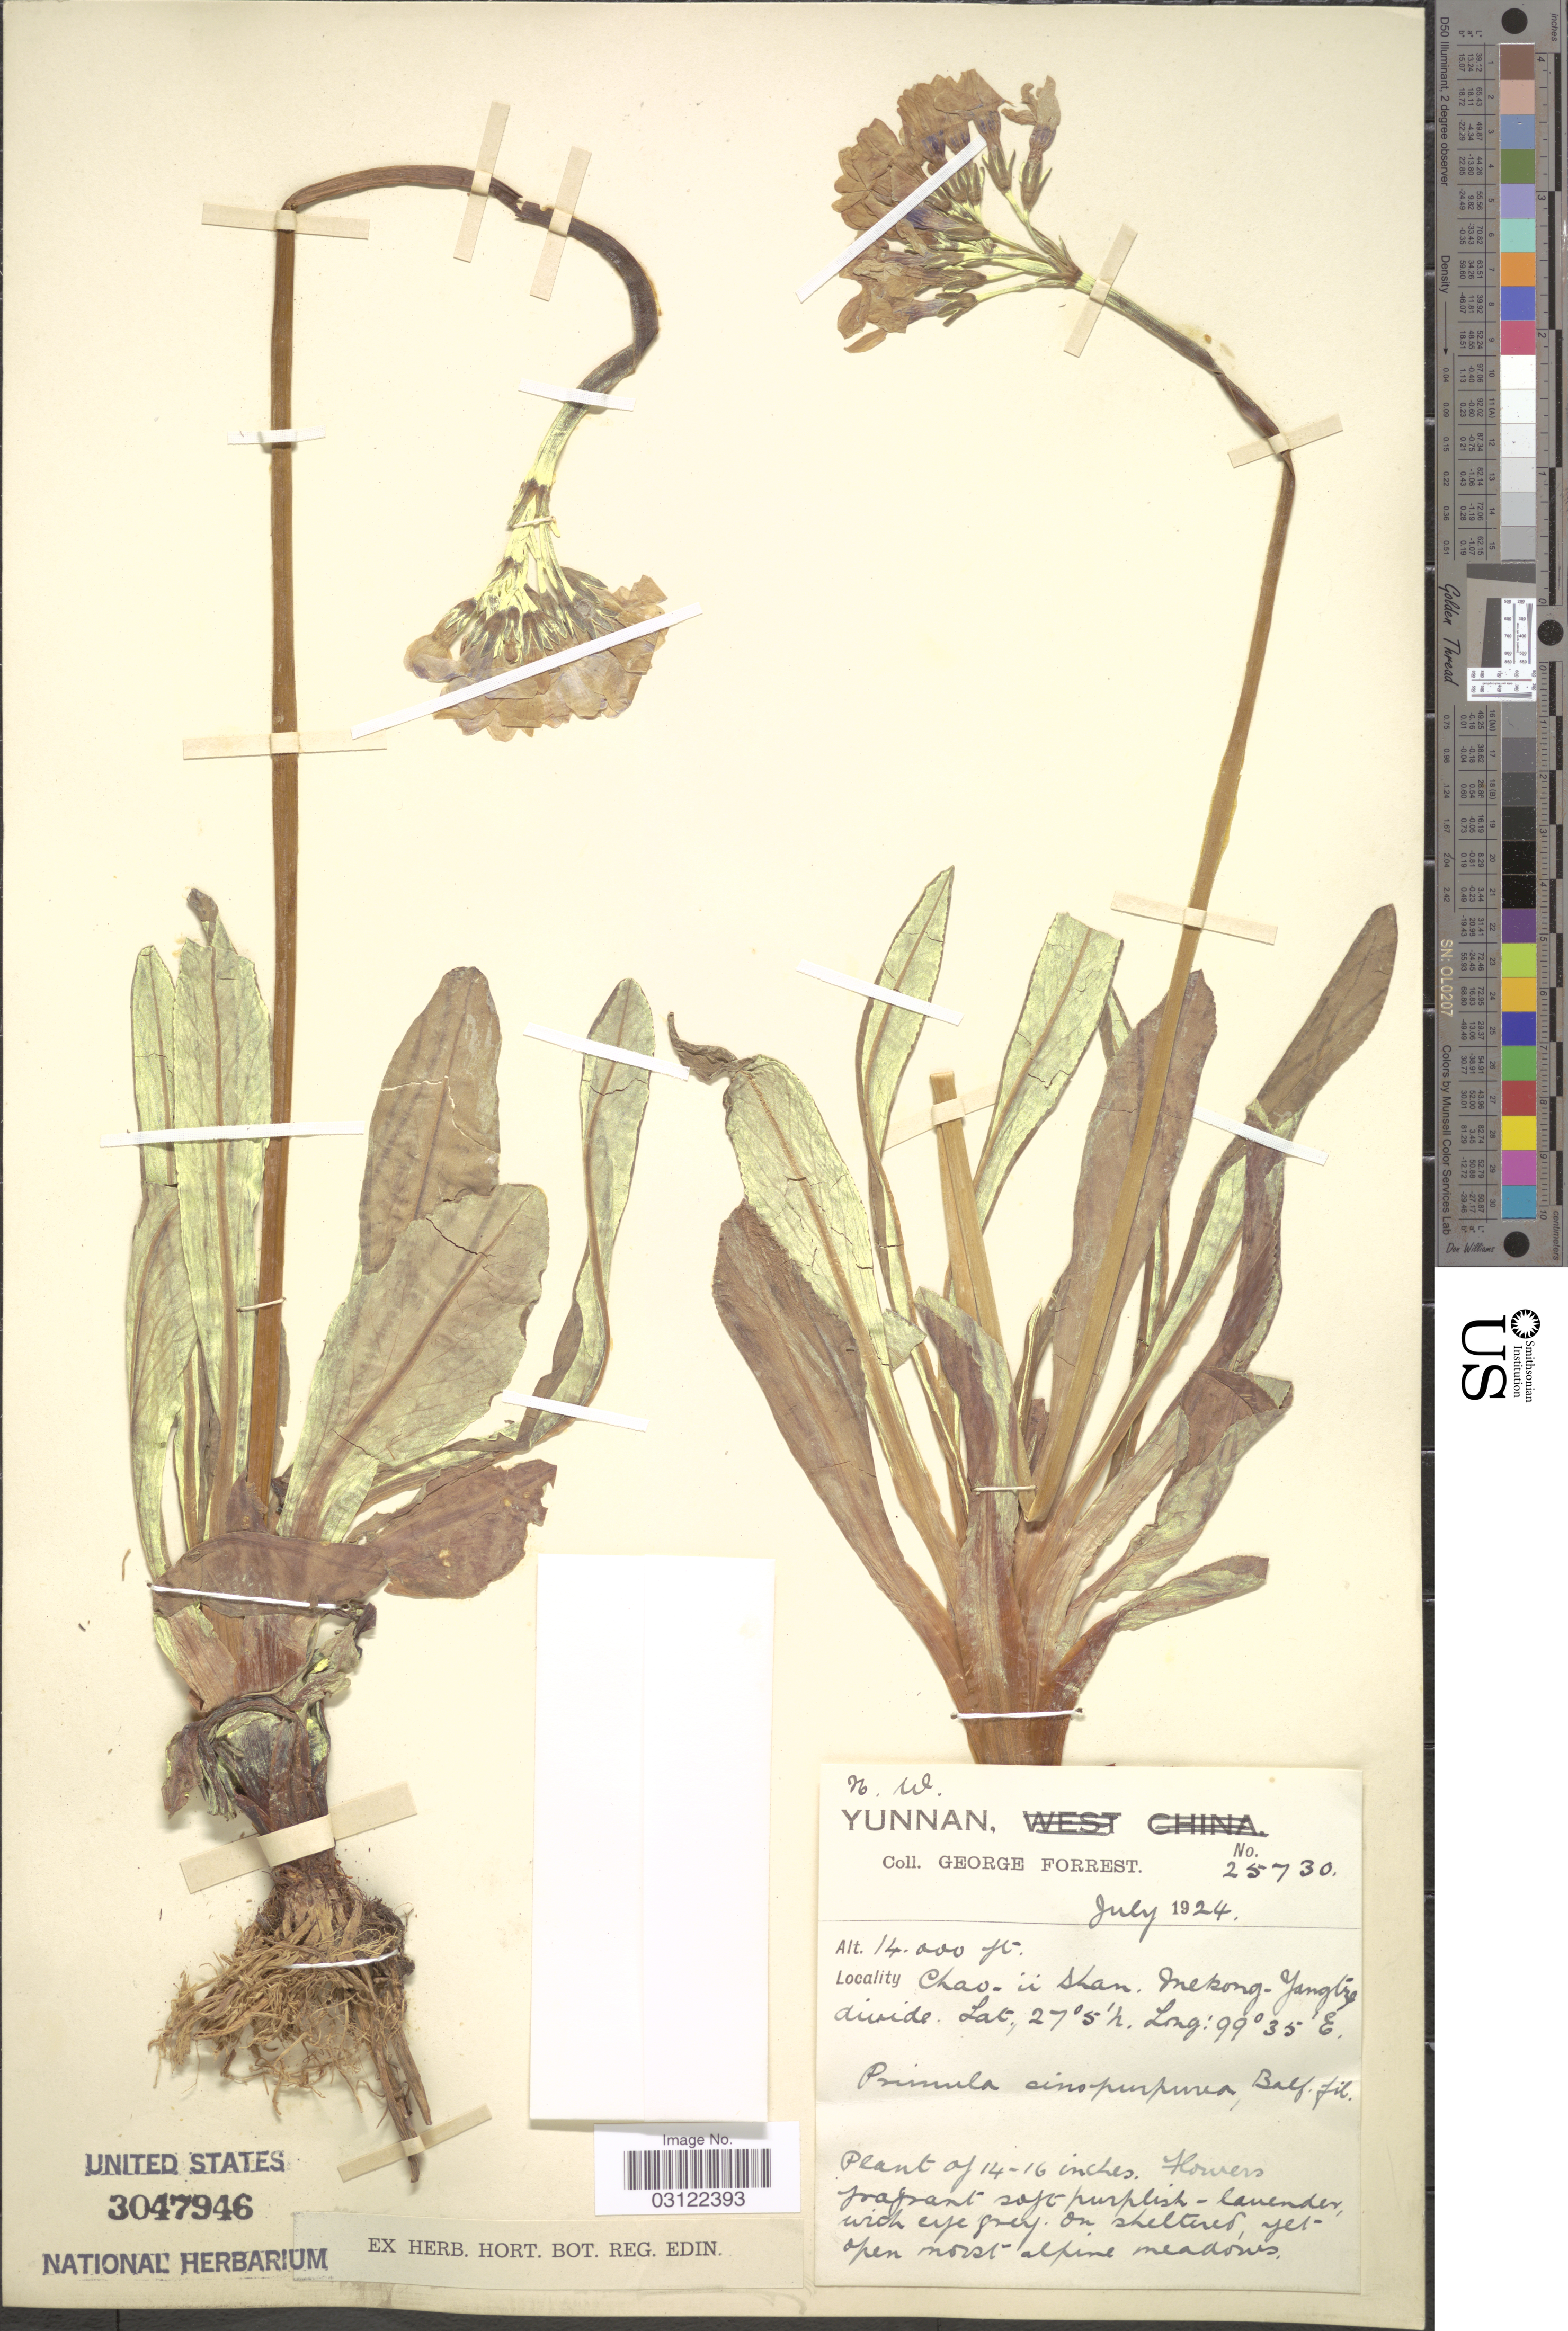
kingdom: Plantae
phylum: Tracheophyta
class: Magnoliopsida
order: Ericales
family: Primulaceae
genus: Primula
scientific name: Primula sinopurpurea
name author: Balf. f. ex Hutch.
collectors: G. Forrest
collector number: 25730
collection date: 1924-07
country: China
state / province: Yunnan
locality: N.W. Yunnan. Chao-ii Shan. Mekong-Yangtze divide.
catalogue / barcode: US 3047946